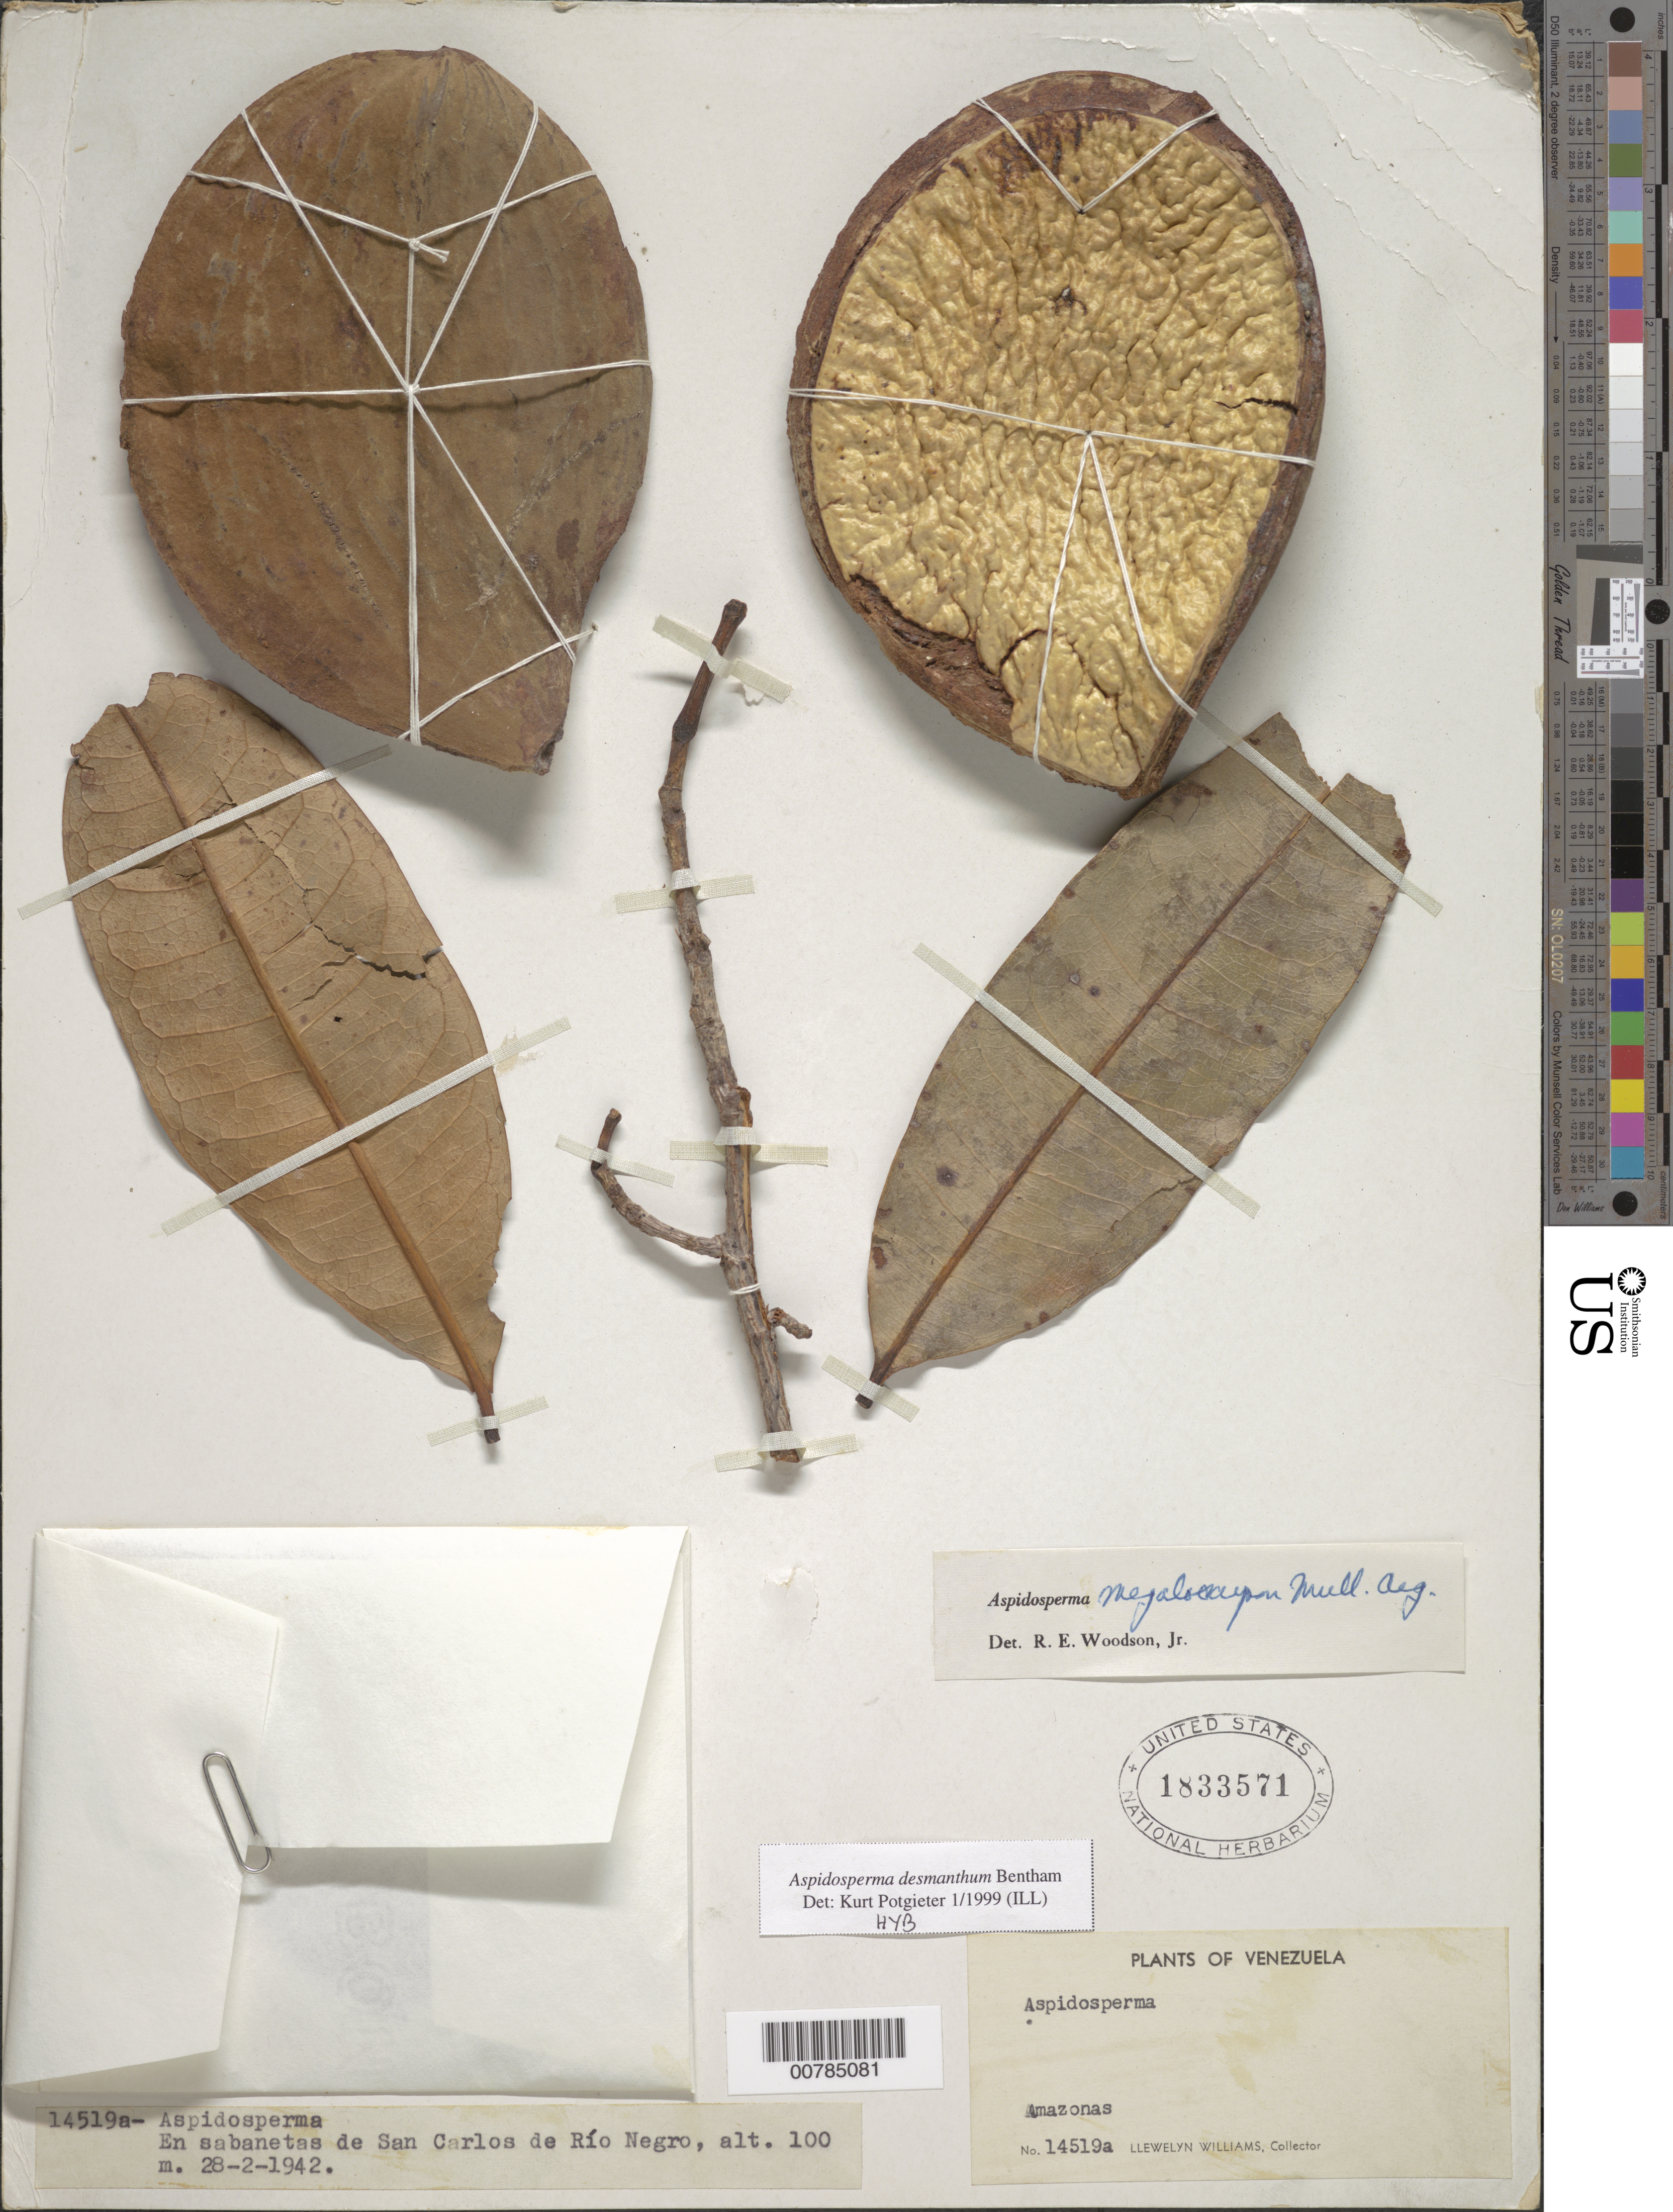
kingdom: Plantae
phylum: Tracheophyta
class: Magnoliopsida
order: Gentianales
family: Apocynaceae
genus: Aspidosperma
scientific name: Aspidosperma desmanthum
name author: Benth. ex Müll. Arg.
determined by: Potgieter, K.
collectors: Ll. Williams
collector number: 14519 a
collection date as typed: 28-Feb-42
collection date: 1942-02-28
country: Venezuela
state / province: Amazonas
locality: San Carlos de Río Negro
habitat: Sabanetas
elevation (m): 100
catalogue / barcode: US 1833571